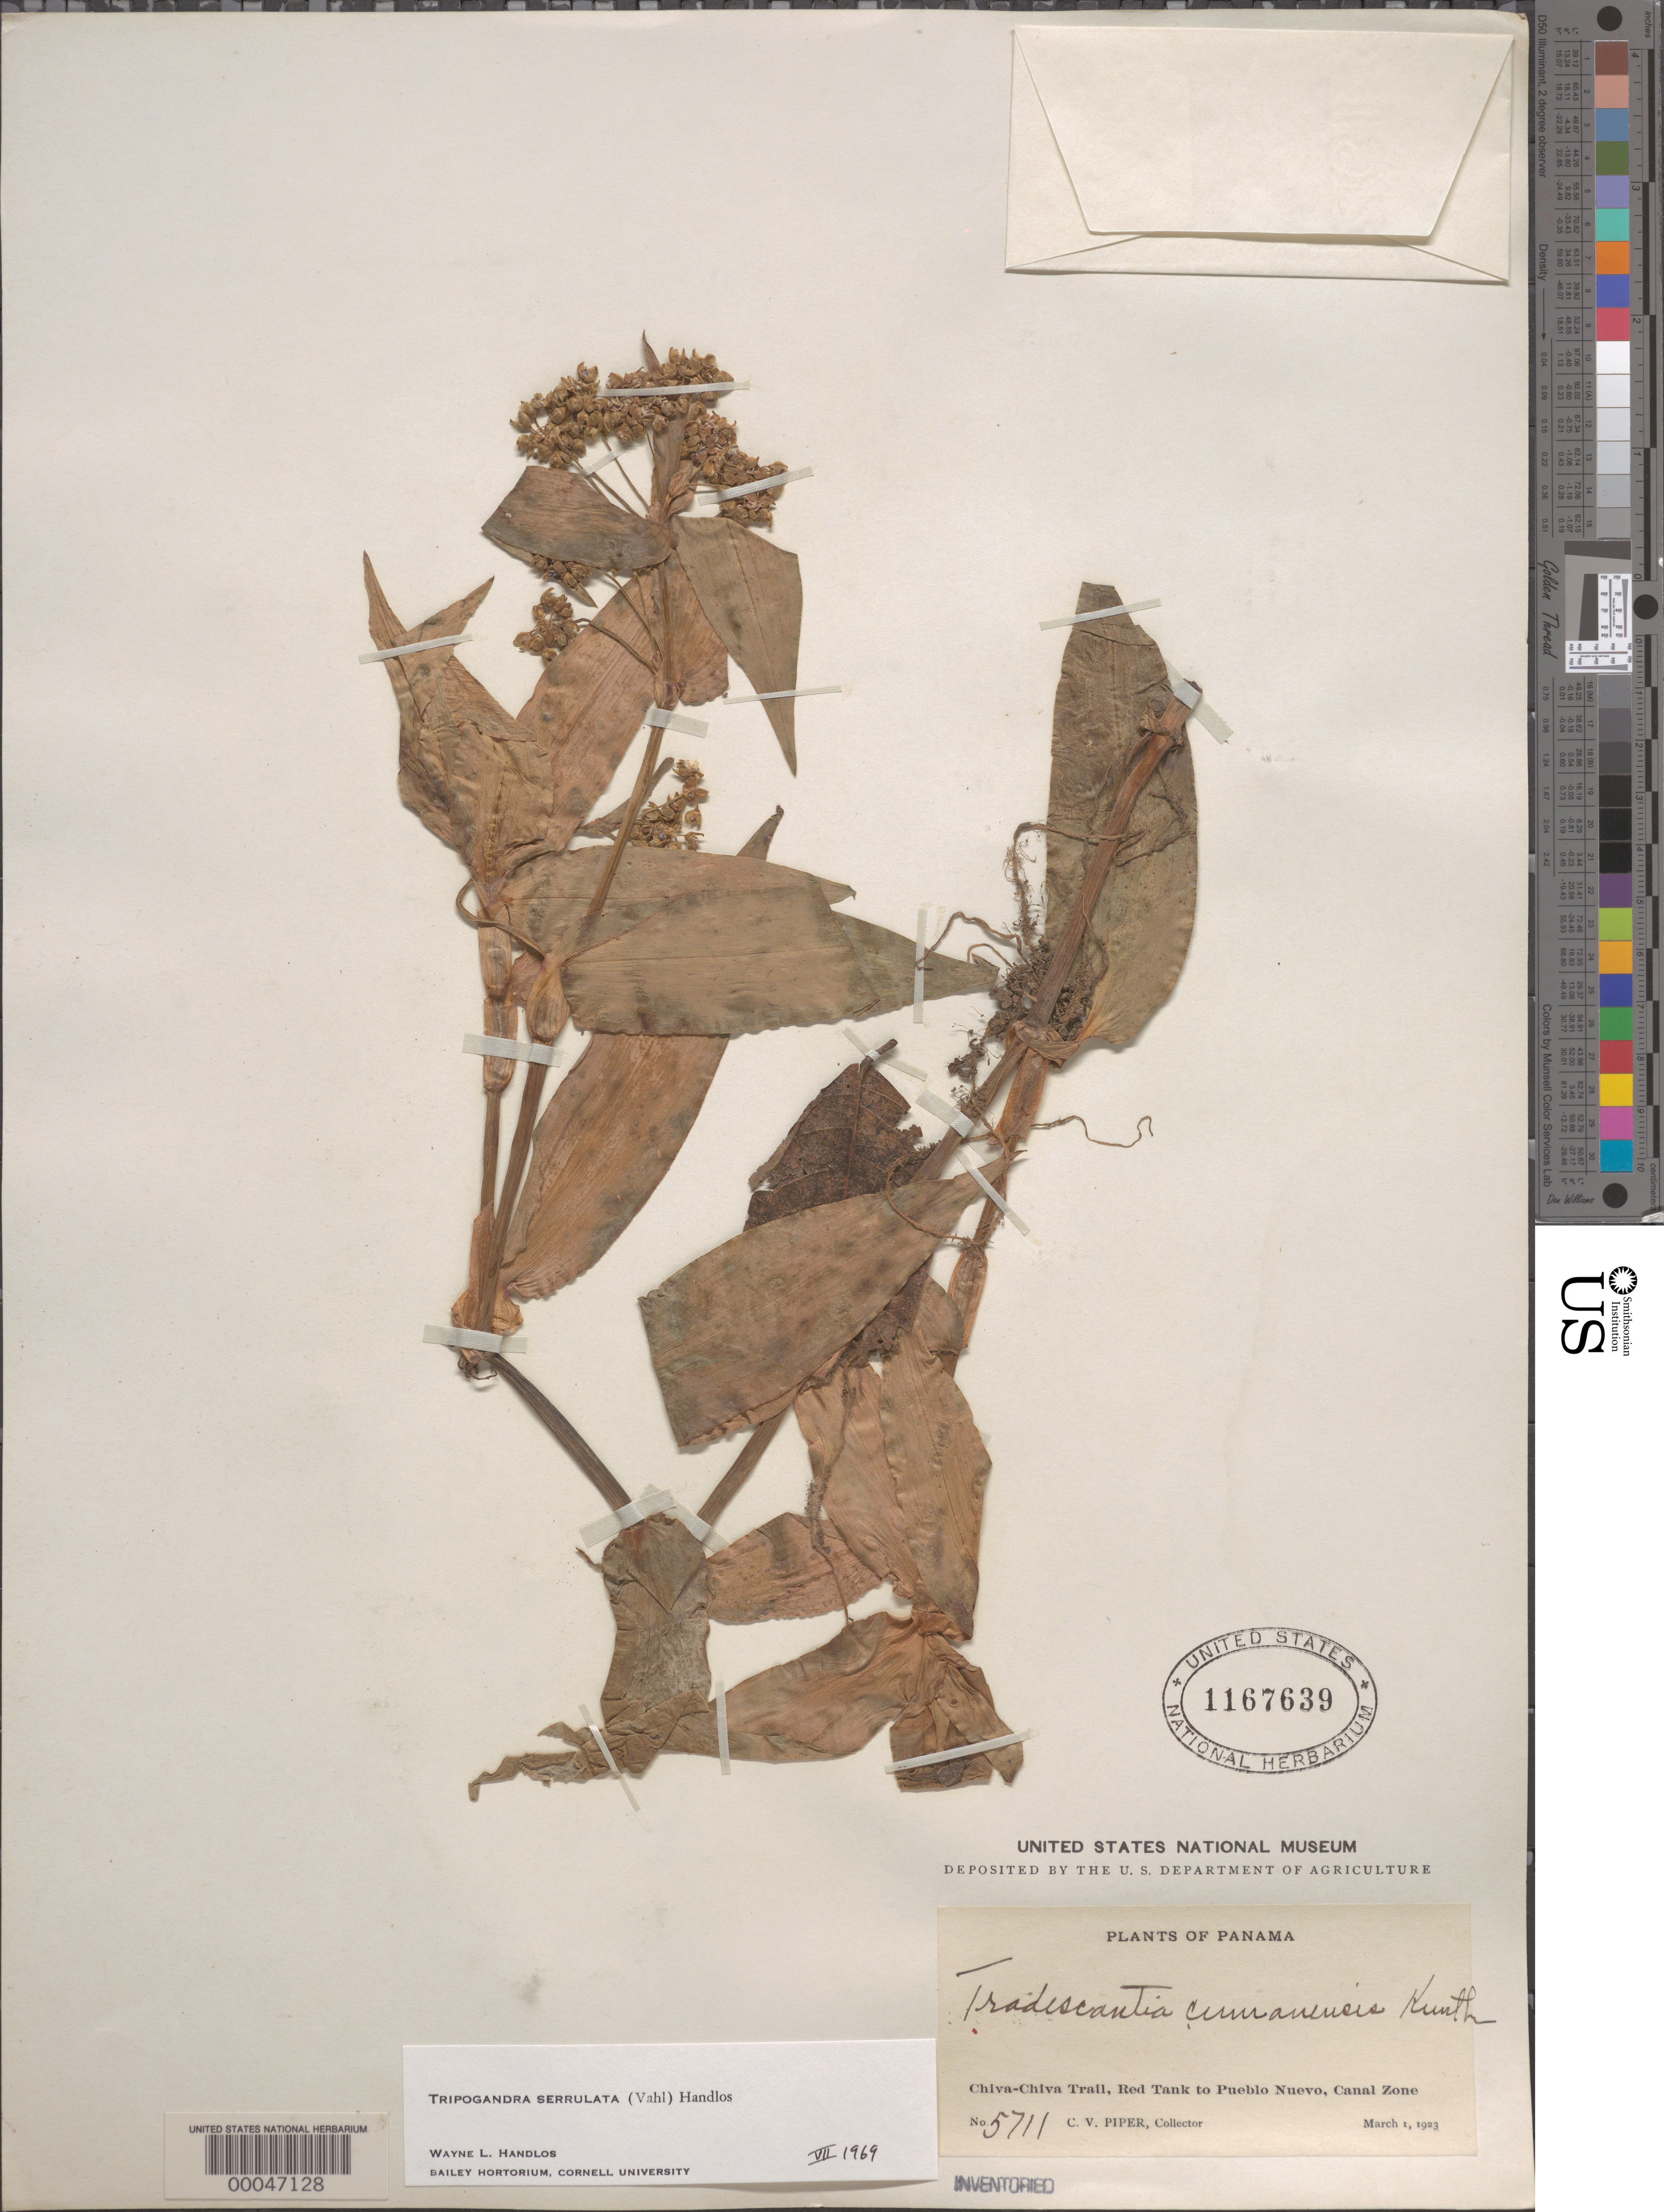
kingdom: Plantae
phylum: Tracheophyta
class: Liliopsida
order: Commelinales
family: Commelinaceae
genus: Tripogandra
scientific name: Tripogandra serrulata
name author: (Vahl) Handlos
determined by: Handlos, W. L.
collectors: C. V. Piper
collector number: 5711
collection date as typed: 01 Mar 1923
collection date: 1923-03-01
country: Panama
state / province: Panamá / Panamá Oeste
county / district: Canal Zone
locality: Chiva-Chiva Trail, red tank to Pueblo Nuevo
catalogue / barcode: US 1167639